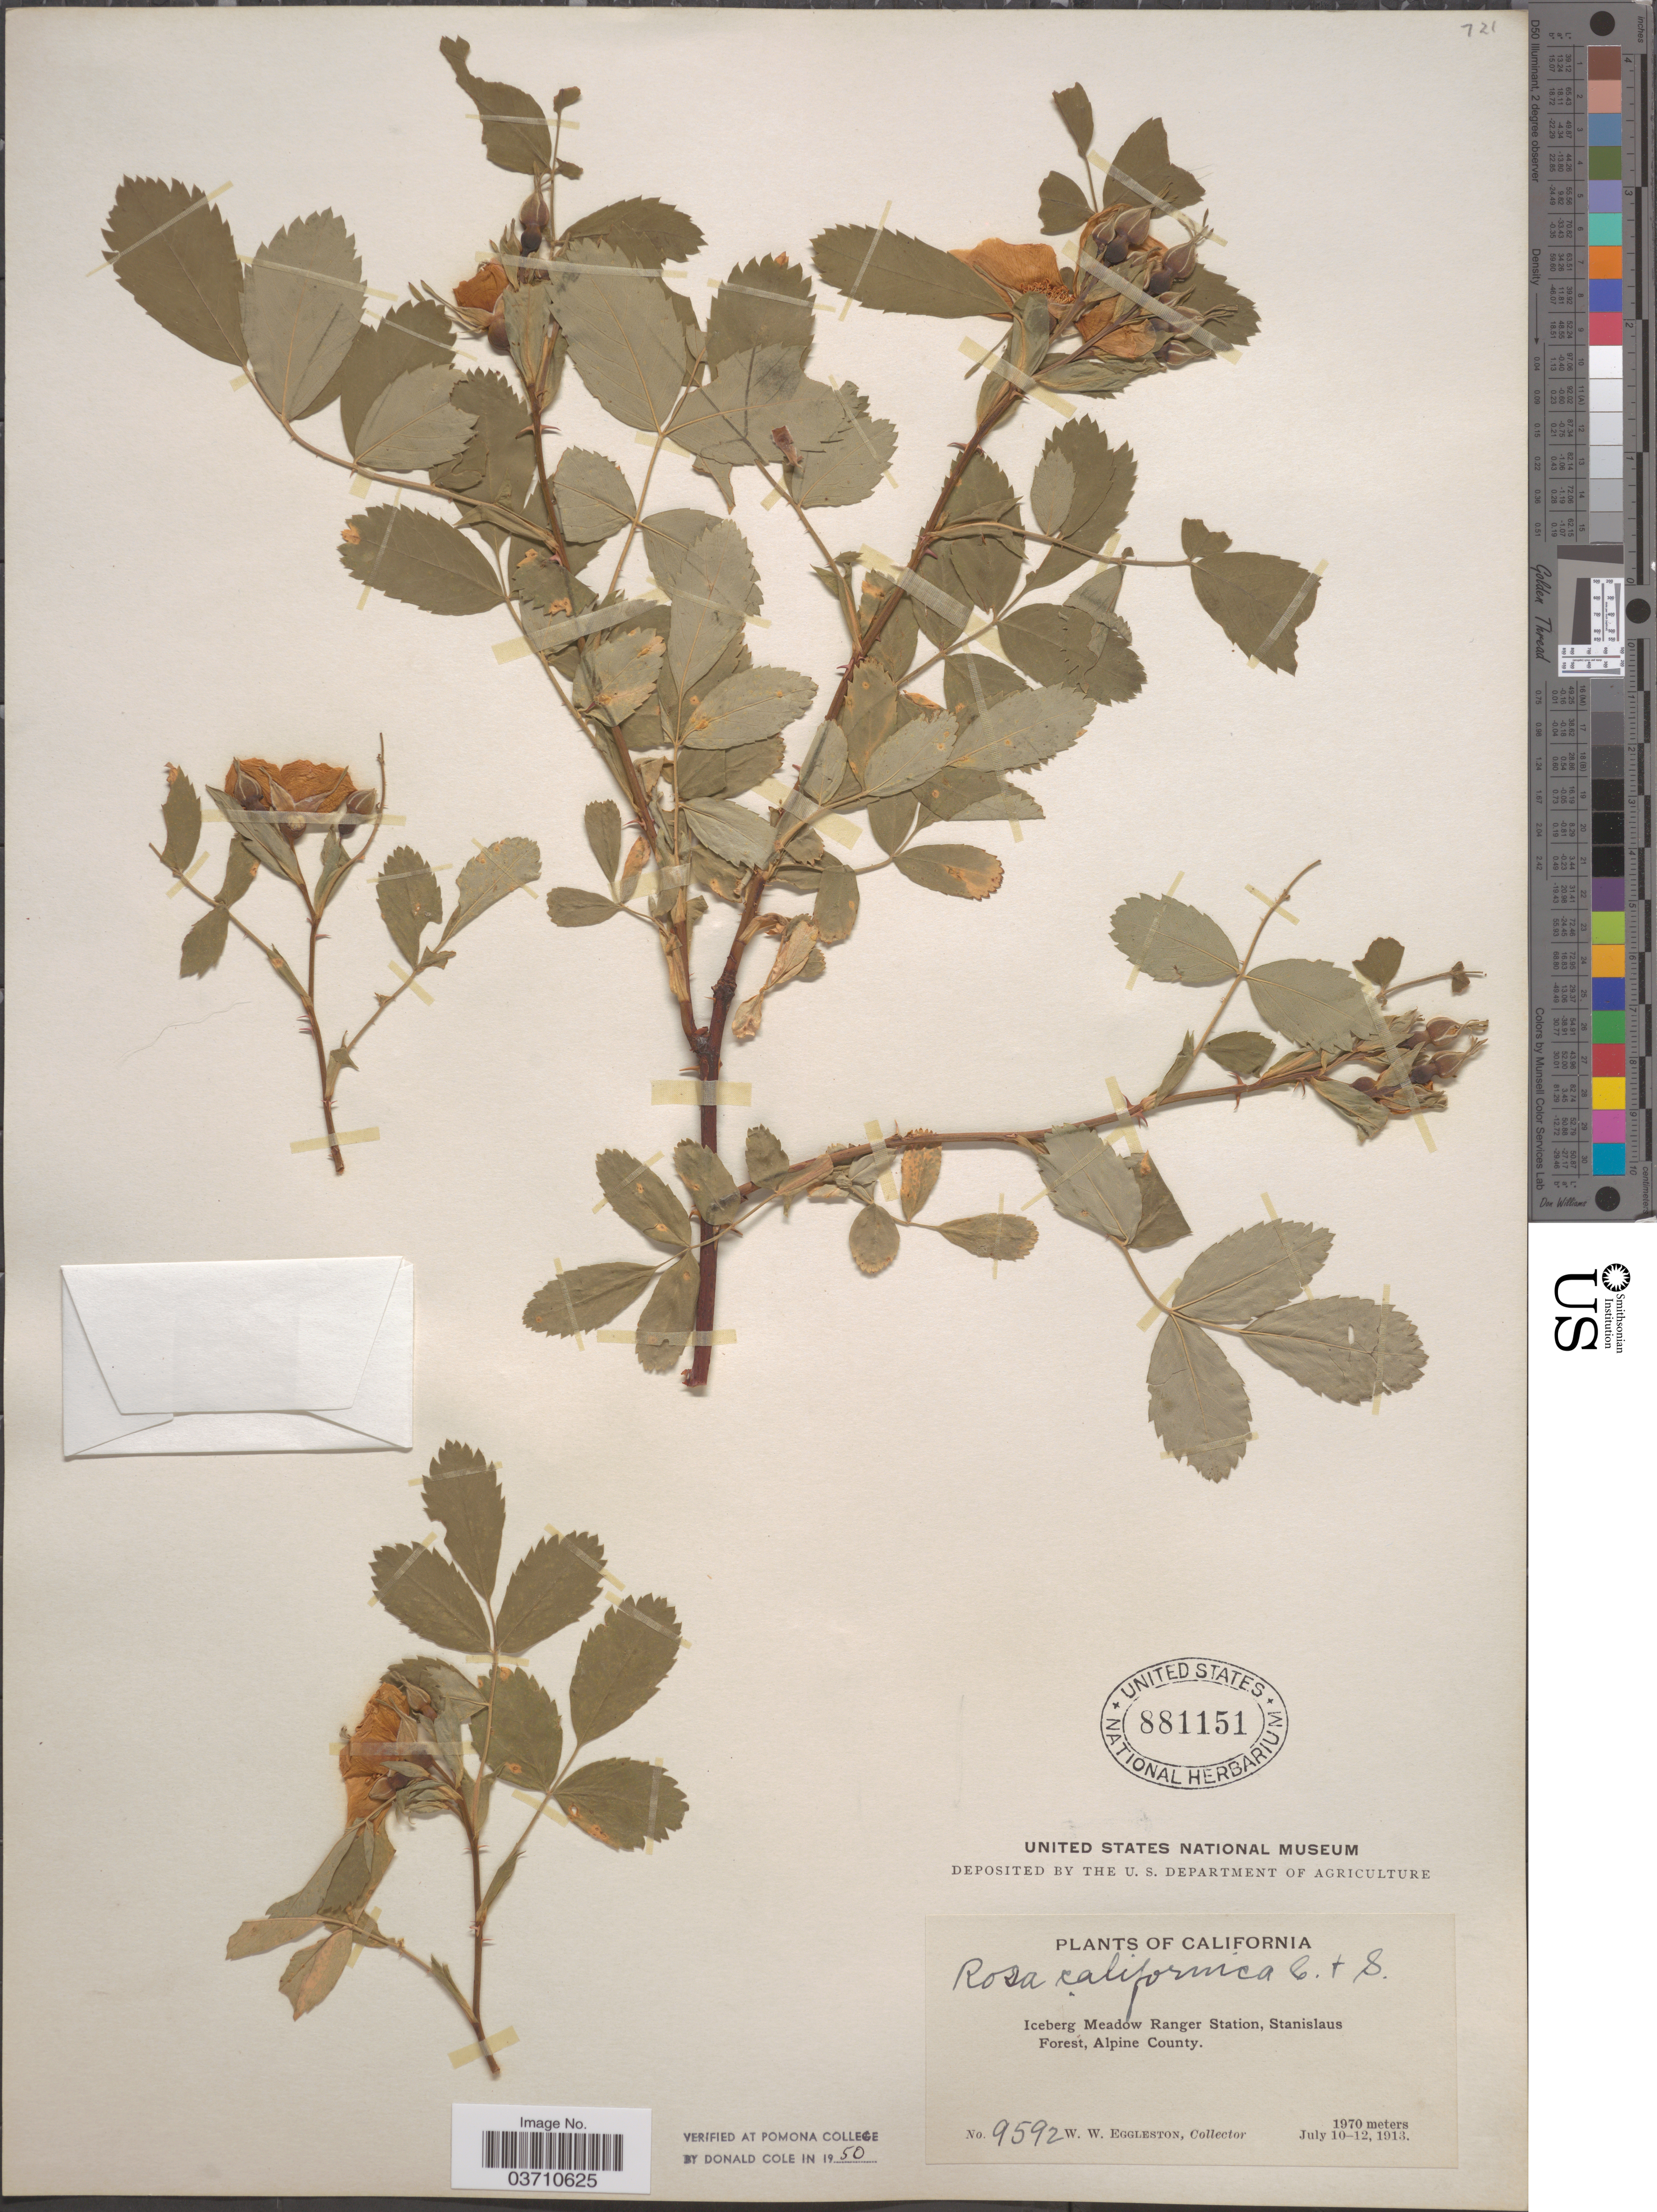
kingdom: Plantae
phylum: Tracheophyta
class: Magnoliopsida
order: Rosales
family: Rosaceae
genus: Rosa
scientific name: Rosa californica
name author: Cham. & Schltdl.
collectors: W. W. Eggleston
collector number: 9592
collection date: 1913-07-10/1913-07-12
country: United States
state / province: California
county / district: Alpine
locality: Iceberg Meadow Ranger Station, Stanislaus Forest, Alpine County.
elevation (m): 1970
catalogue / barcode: US 881151